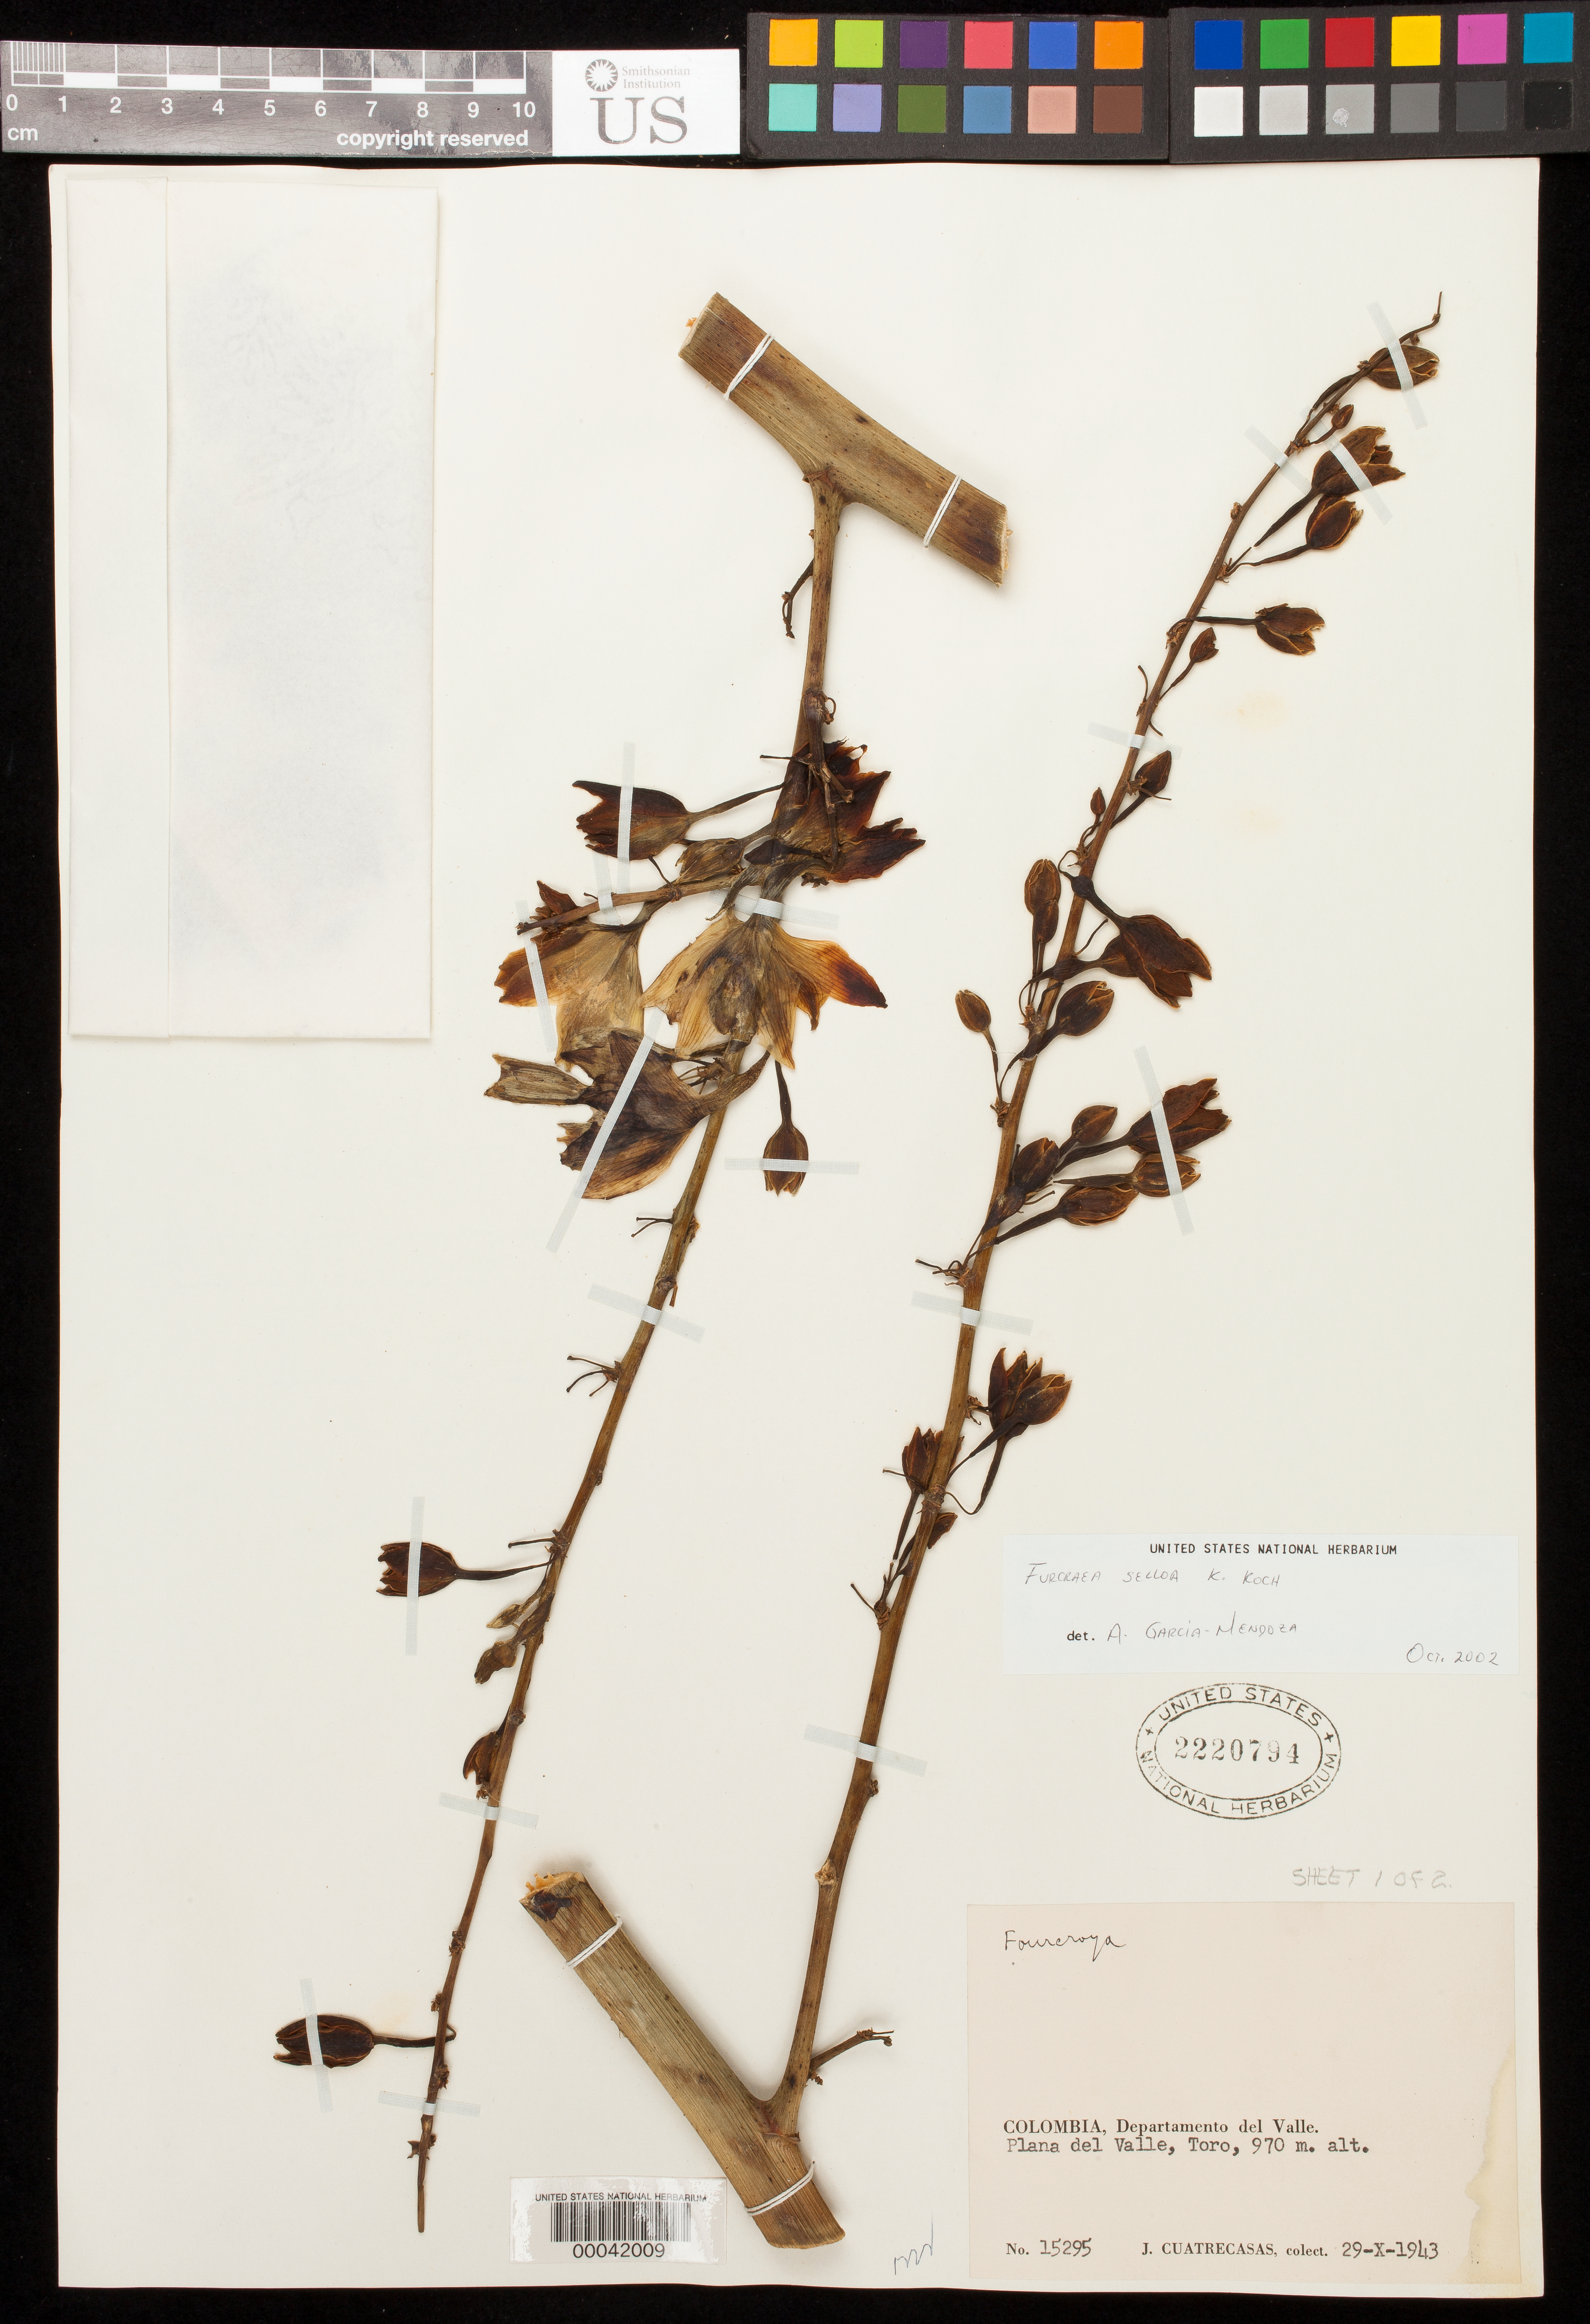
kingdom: Plantae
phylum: Tracheophyta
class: Liliopsida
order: Asparagales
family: Asparagaceae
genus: Furcraea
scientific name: Furcraea selloa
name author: K. Koch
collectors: J. Cuatrecasas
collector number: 15295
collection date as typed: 29 Oct 1943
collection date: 1943-10-29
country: Colombia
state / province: Valle del Cauca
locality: Plana del Valle, Toro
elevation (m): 970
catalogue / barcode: US 2220794